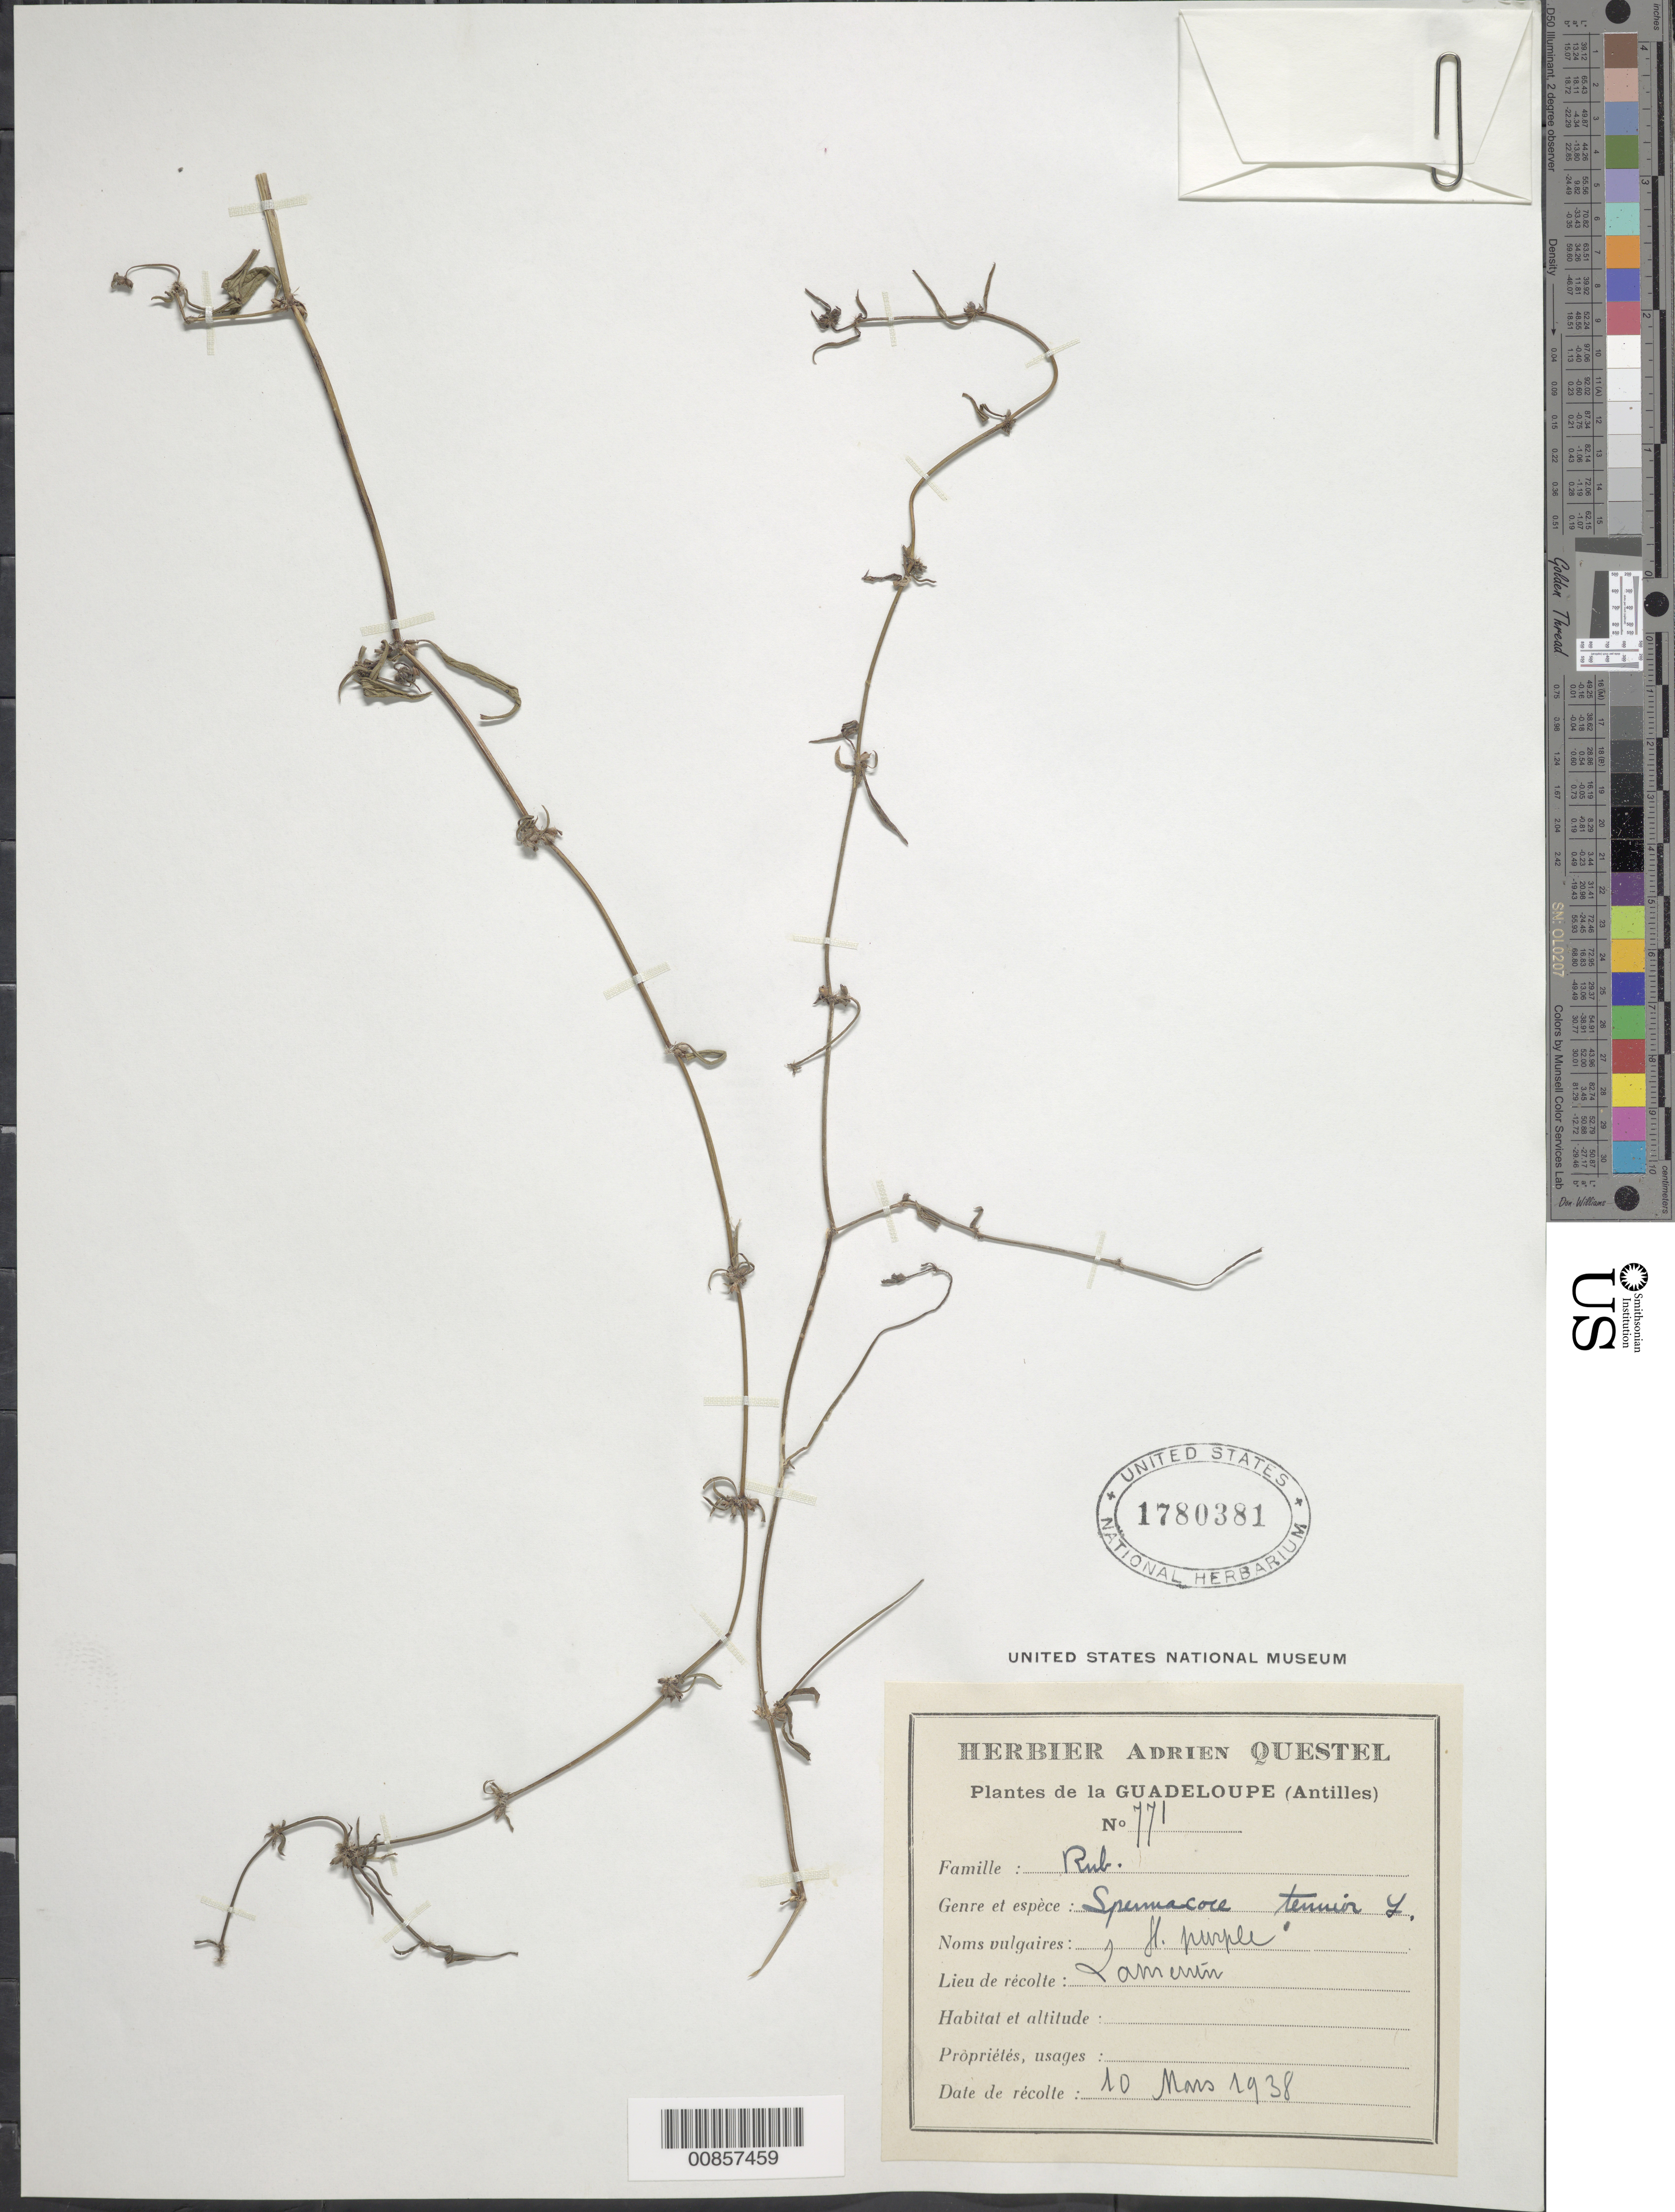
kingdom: Plantae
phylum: Tracheophyta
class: Magnoliopsida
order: Gentianales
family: Rubiaceae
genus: Spermacoce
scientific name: Spermacoce confusa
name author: Rendle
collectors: A. Questel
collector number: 771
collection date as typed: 10 Mar 1938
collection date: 1938-03-10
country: Guadeloupe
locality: Lamentin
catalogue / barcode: US 1780381